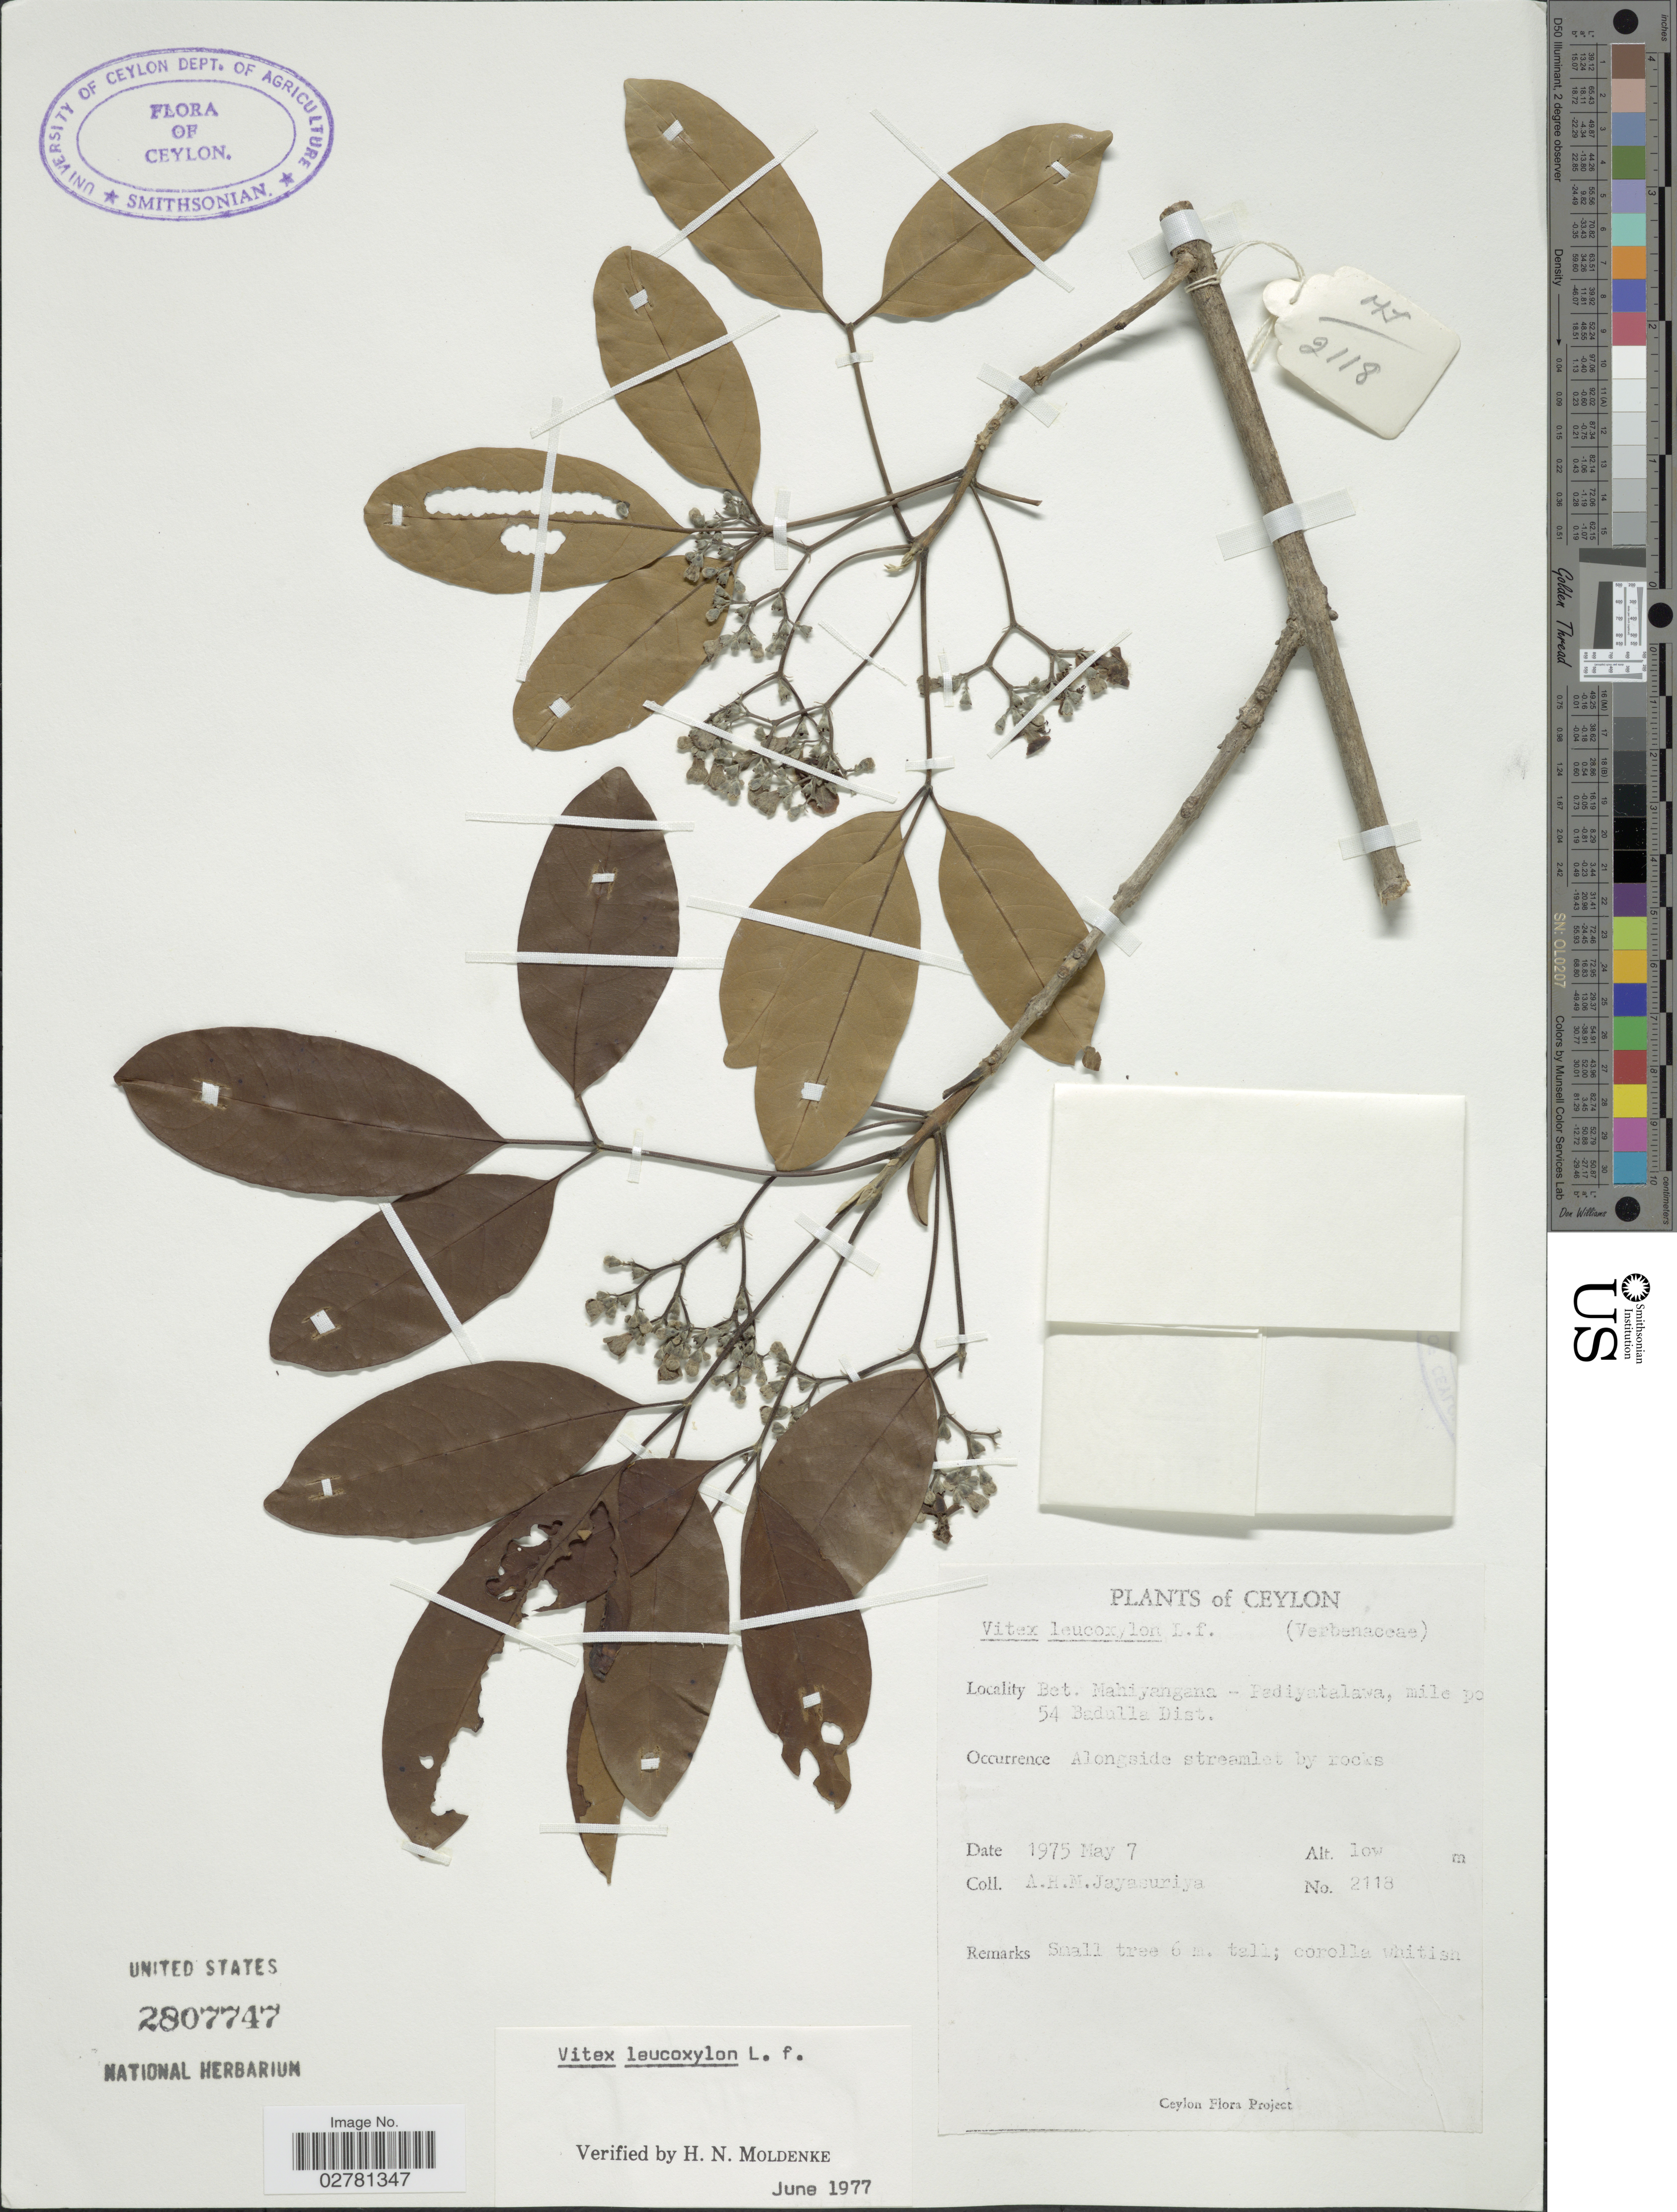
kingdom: Plantae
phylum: Tracheophyta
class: Magnoliopsida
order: Lamiales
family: Lamiaceae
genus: Vitex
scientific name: Vitex leucoxylon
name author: L. f.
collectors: A. H. Jayasuriya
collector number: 2118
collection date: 1975-05-07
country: Sri Lanka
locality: Ceylon. Bet. Mahiyanga-Padiyatalawa, mile po 54 Badulla Dist.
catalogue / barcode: US 2807747